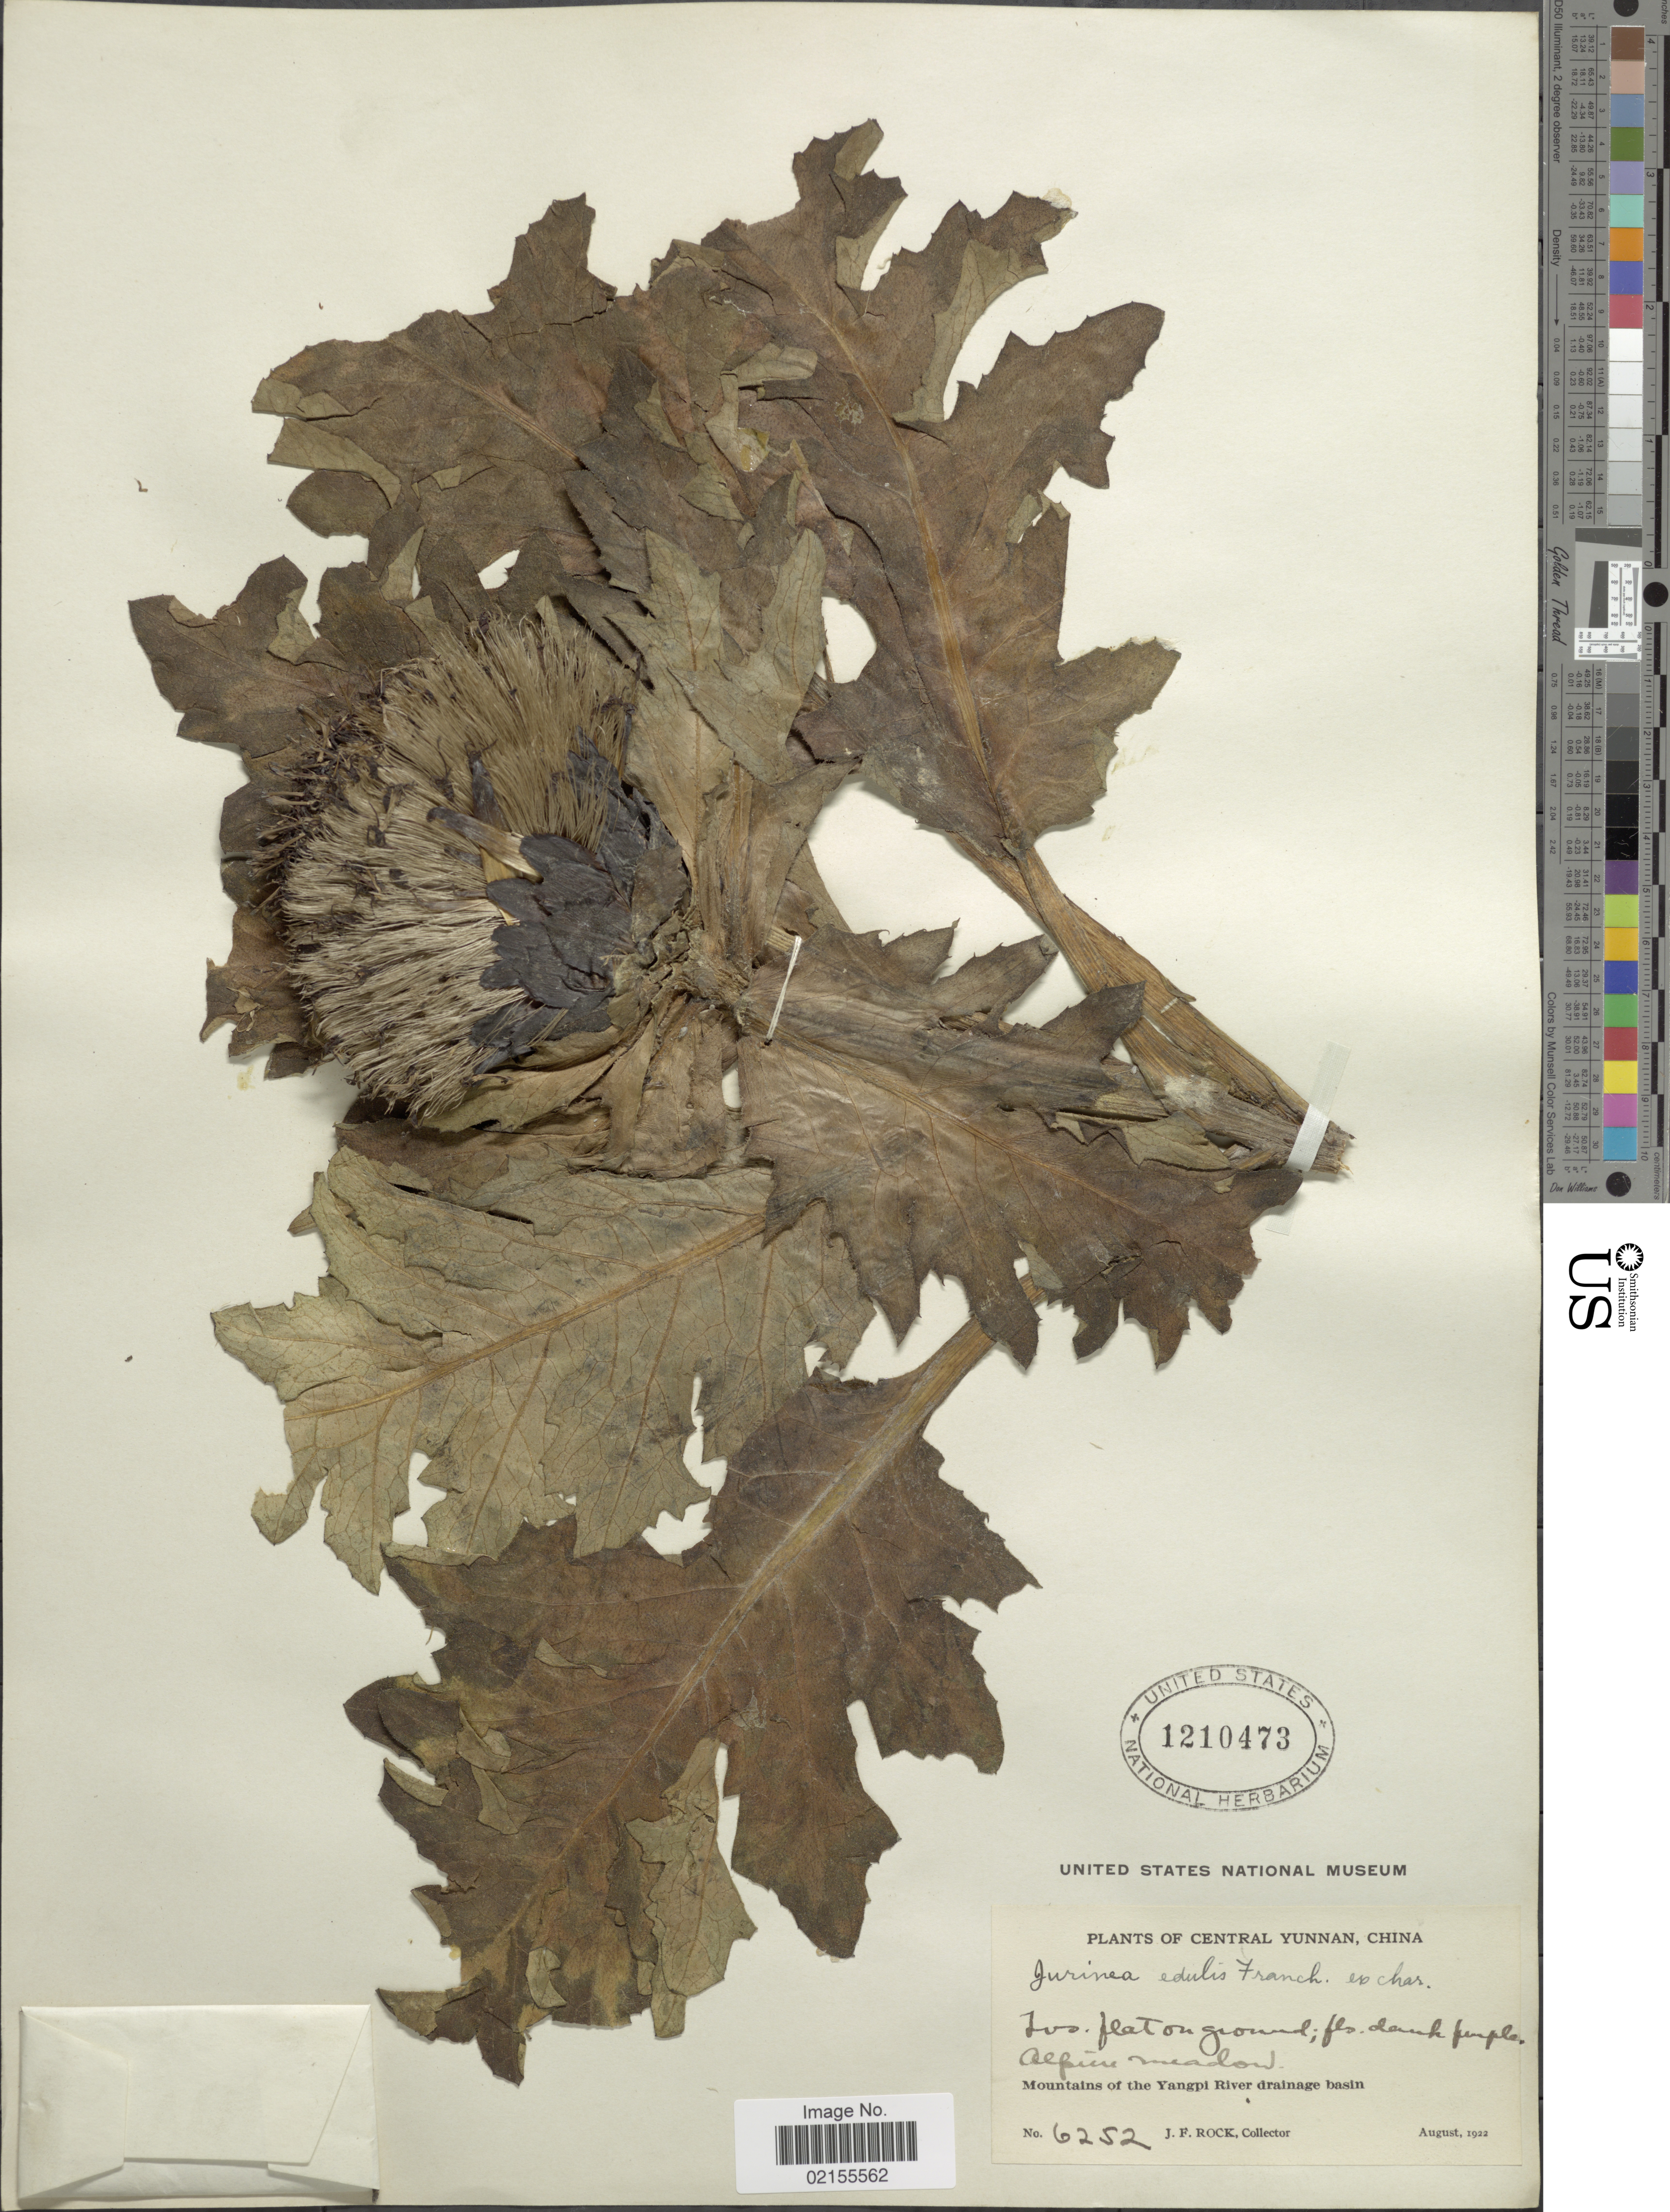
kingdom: Plantae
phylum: Tracheophyta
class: Magnoliopsida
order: Asterales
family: Asteraceae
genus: Dolomiaea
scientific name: Dolomiaea edulis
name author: (Franch.) C. Shih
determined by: Chen, Yousheng S.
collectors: J. Rock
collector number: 6252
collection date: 1922-08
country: China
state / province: Yunnan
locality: Central Yunnan, Alpine meadow, Mountains of the Yangpi River drainage basin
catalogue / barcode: US 1210473